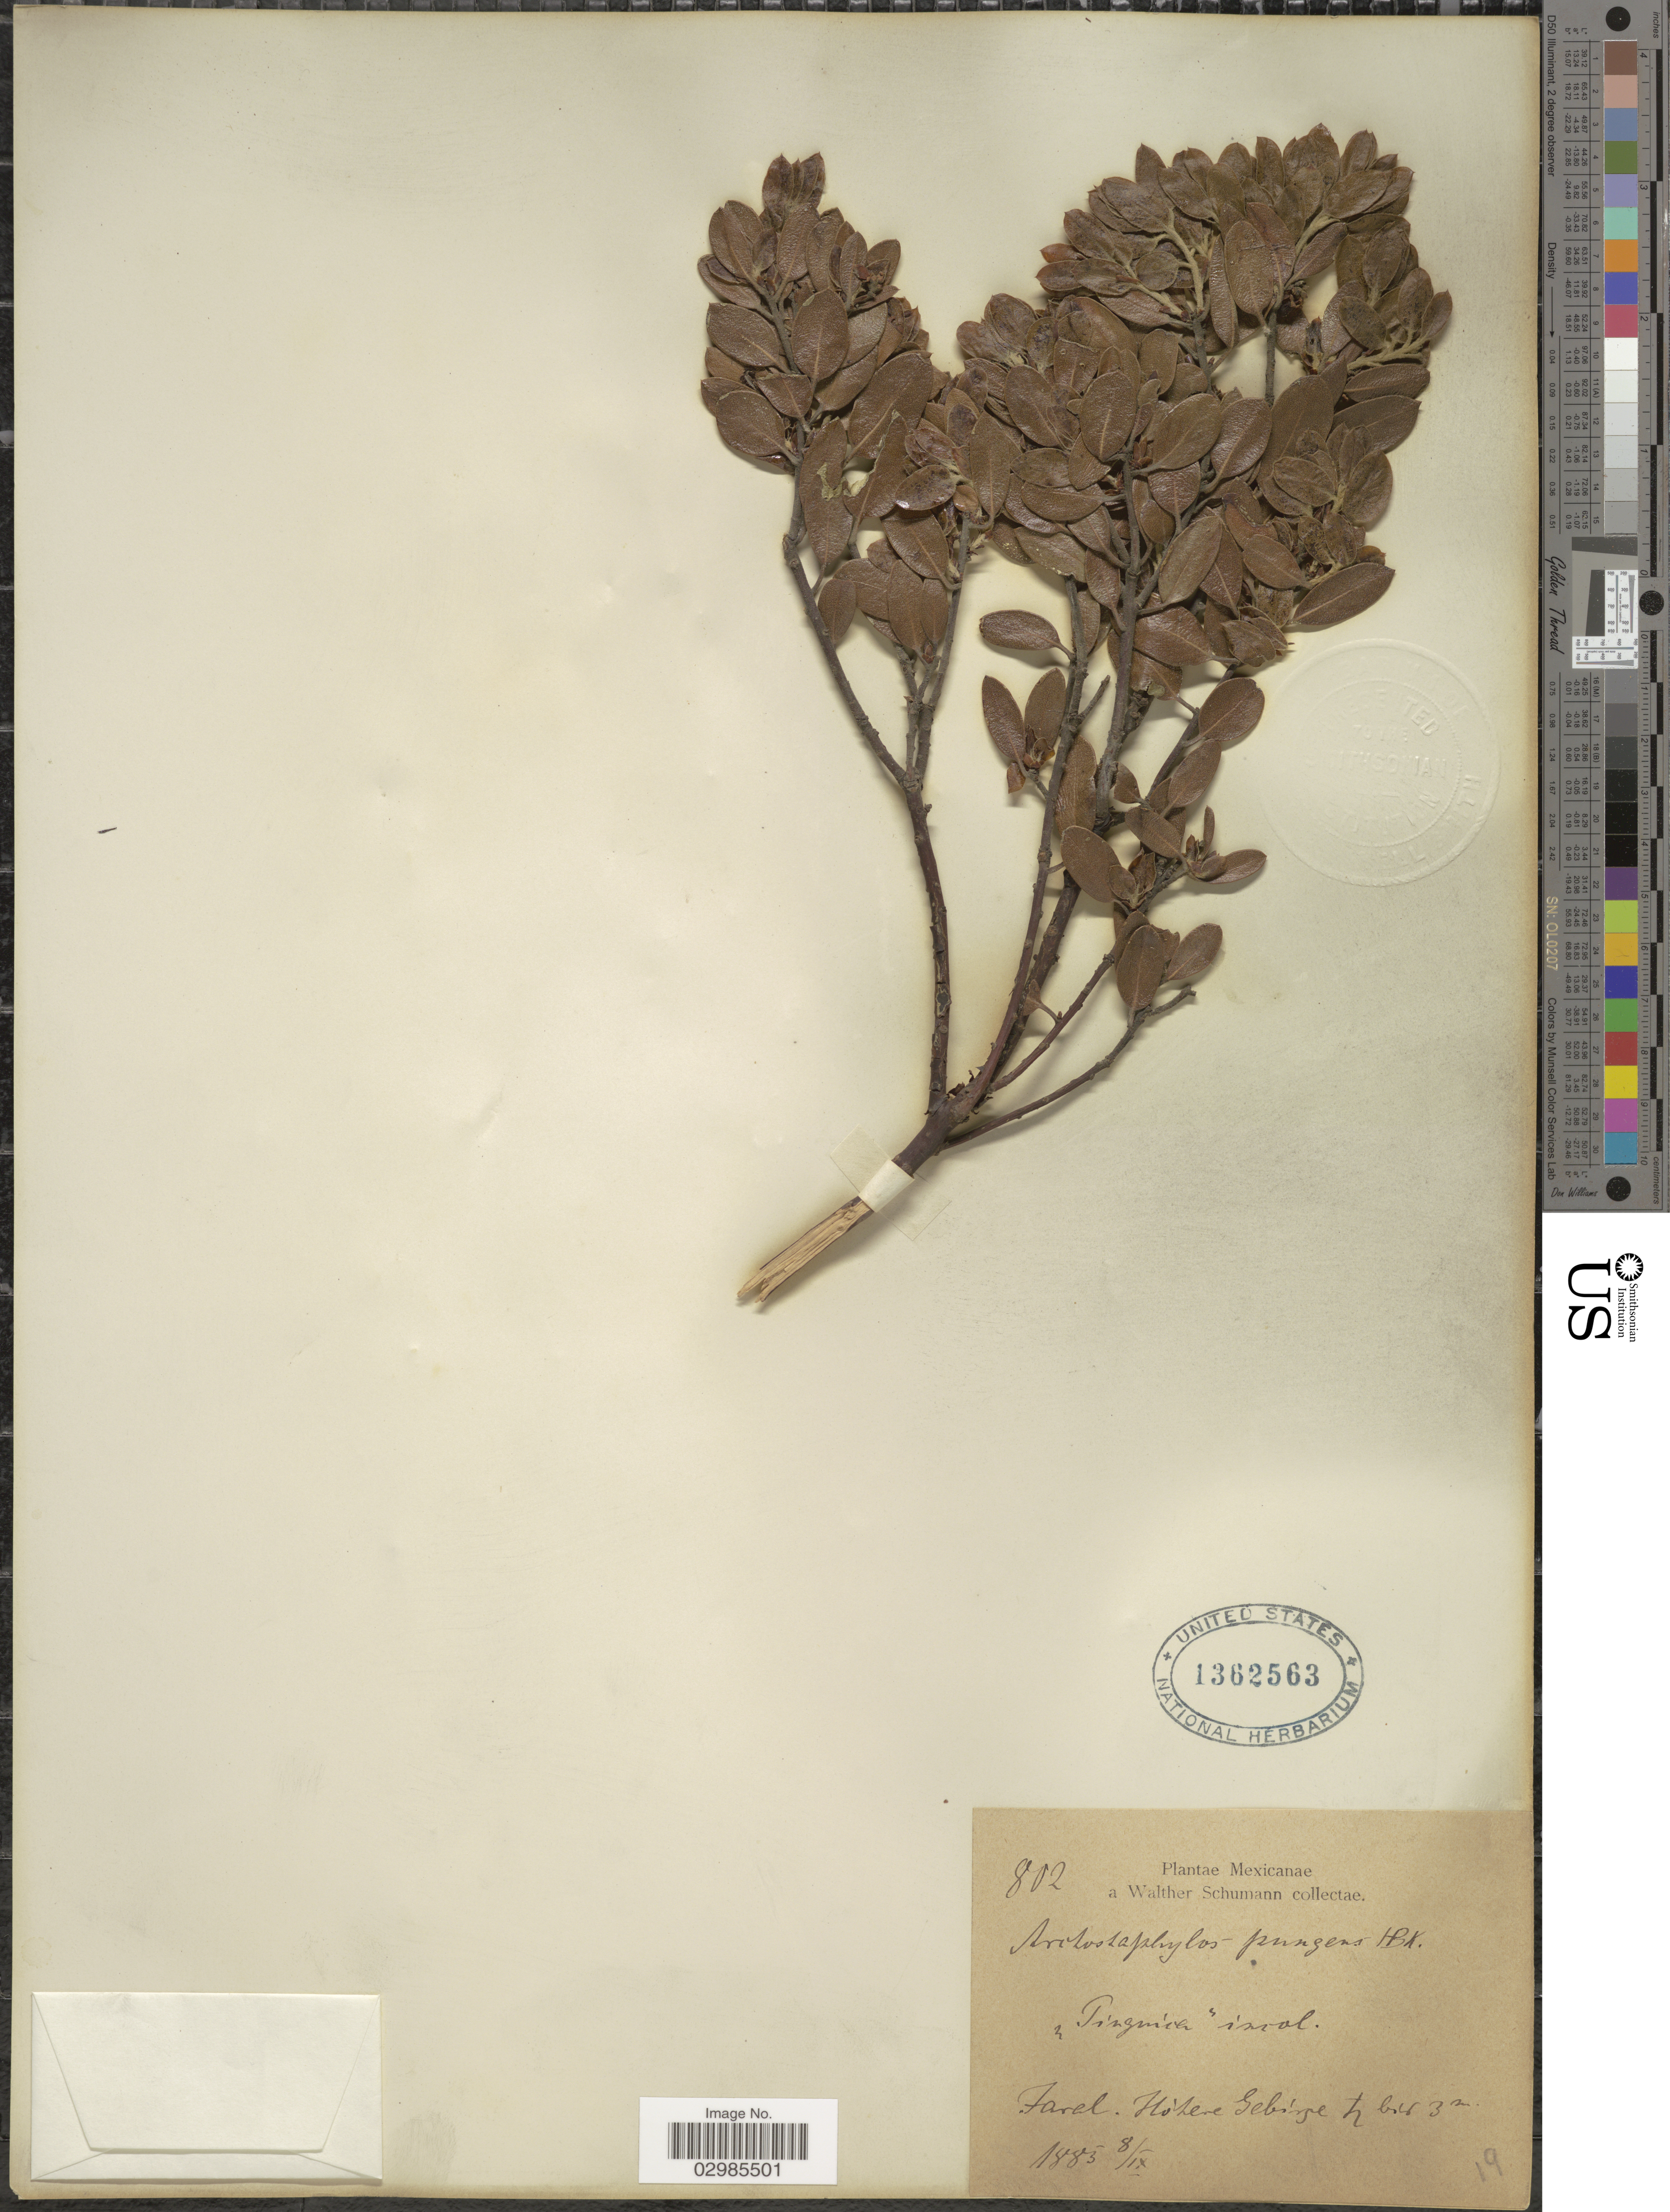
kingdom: Plantae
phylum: Tracheophyta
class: Magnoliopsida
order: Ericales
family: Ericaceae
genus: Arctostaphylos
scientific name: Arctostaphylos pungens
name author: Kunth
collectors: W. Schumann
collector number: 802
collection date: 1885-09-08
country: Mexico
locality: Faral.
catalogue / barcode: US 1362563